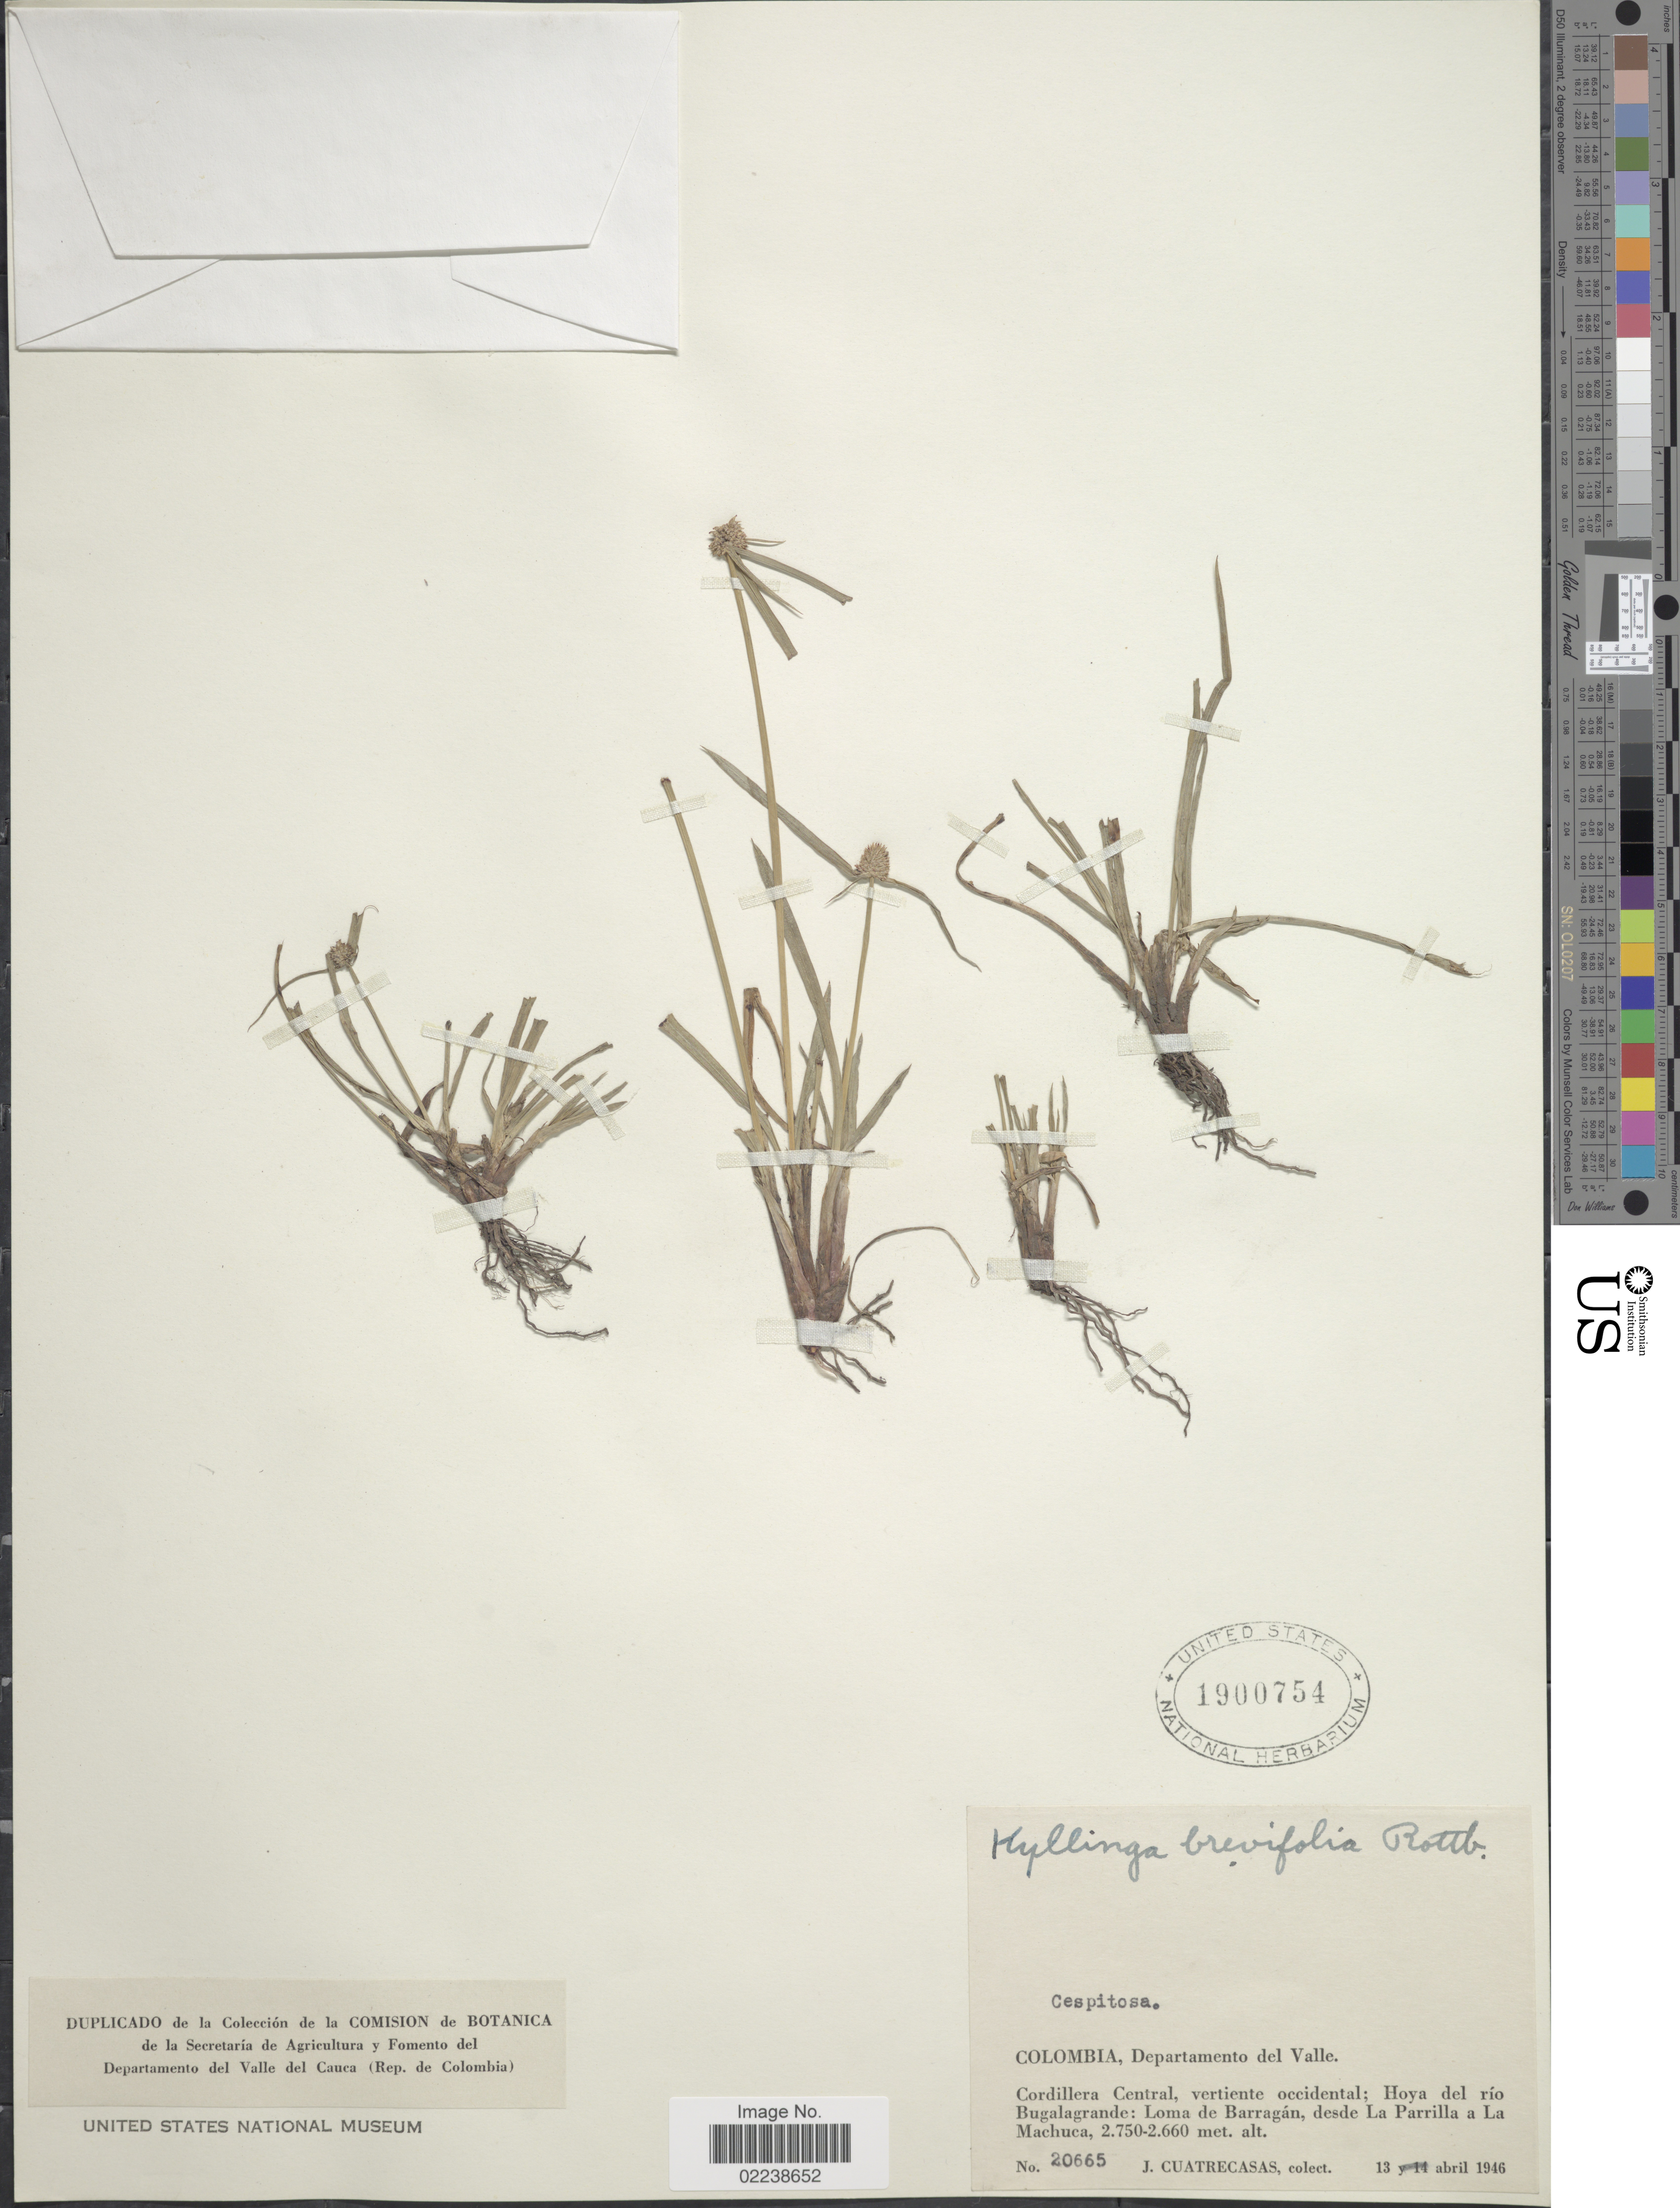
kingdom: Plantae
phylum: Tracheophyta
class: Liliopsida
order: Poales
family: Cyperaceae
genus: Cyperus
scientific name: Cyperus hortensis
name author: (Salzm. ex Steud.) Dorr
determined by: Strong, Mark T., (BOT), Smithsonian Institution - National Museum of Natural History (UNITED STATES)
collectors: J. Cuatrecasas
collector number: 20665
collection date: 1946-04-13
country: Colombia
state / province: Valle del Cauca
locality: Departamento del Valle. Cordillera Central, vertiente occidental; Hoya del rio Bugalagrande: loma de Barragan, desde La Parrilla a la Machuca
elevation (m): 2660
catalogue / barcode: US 1900754